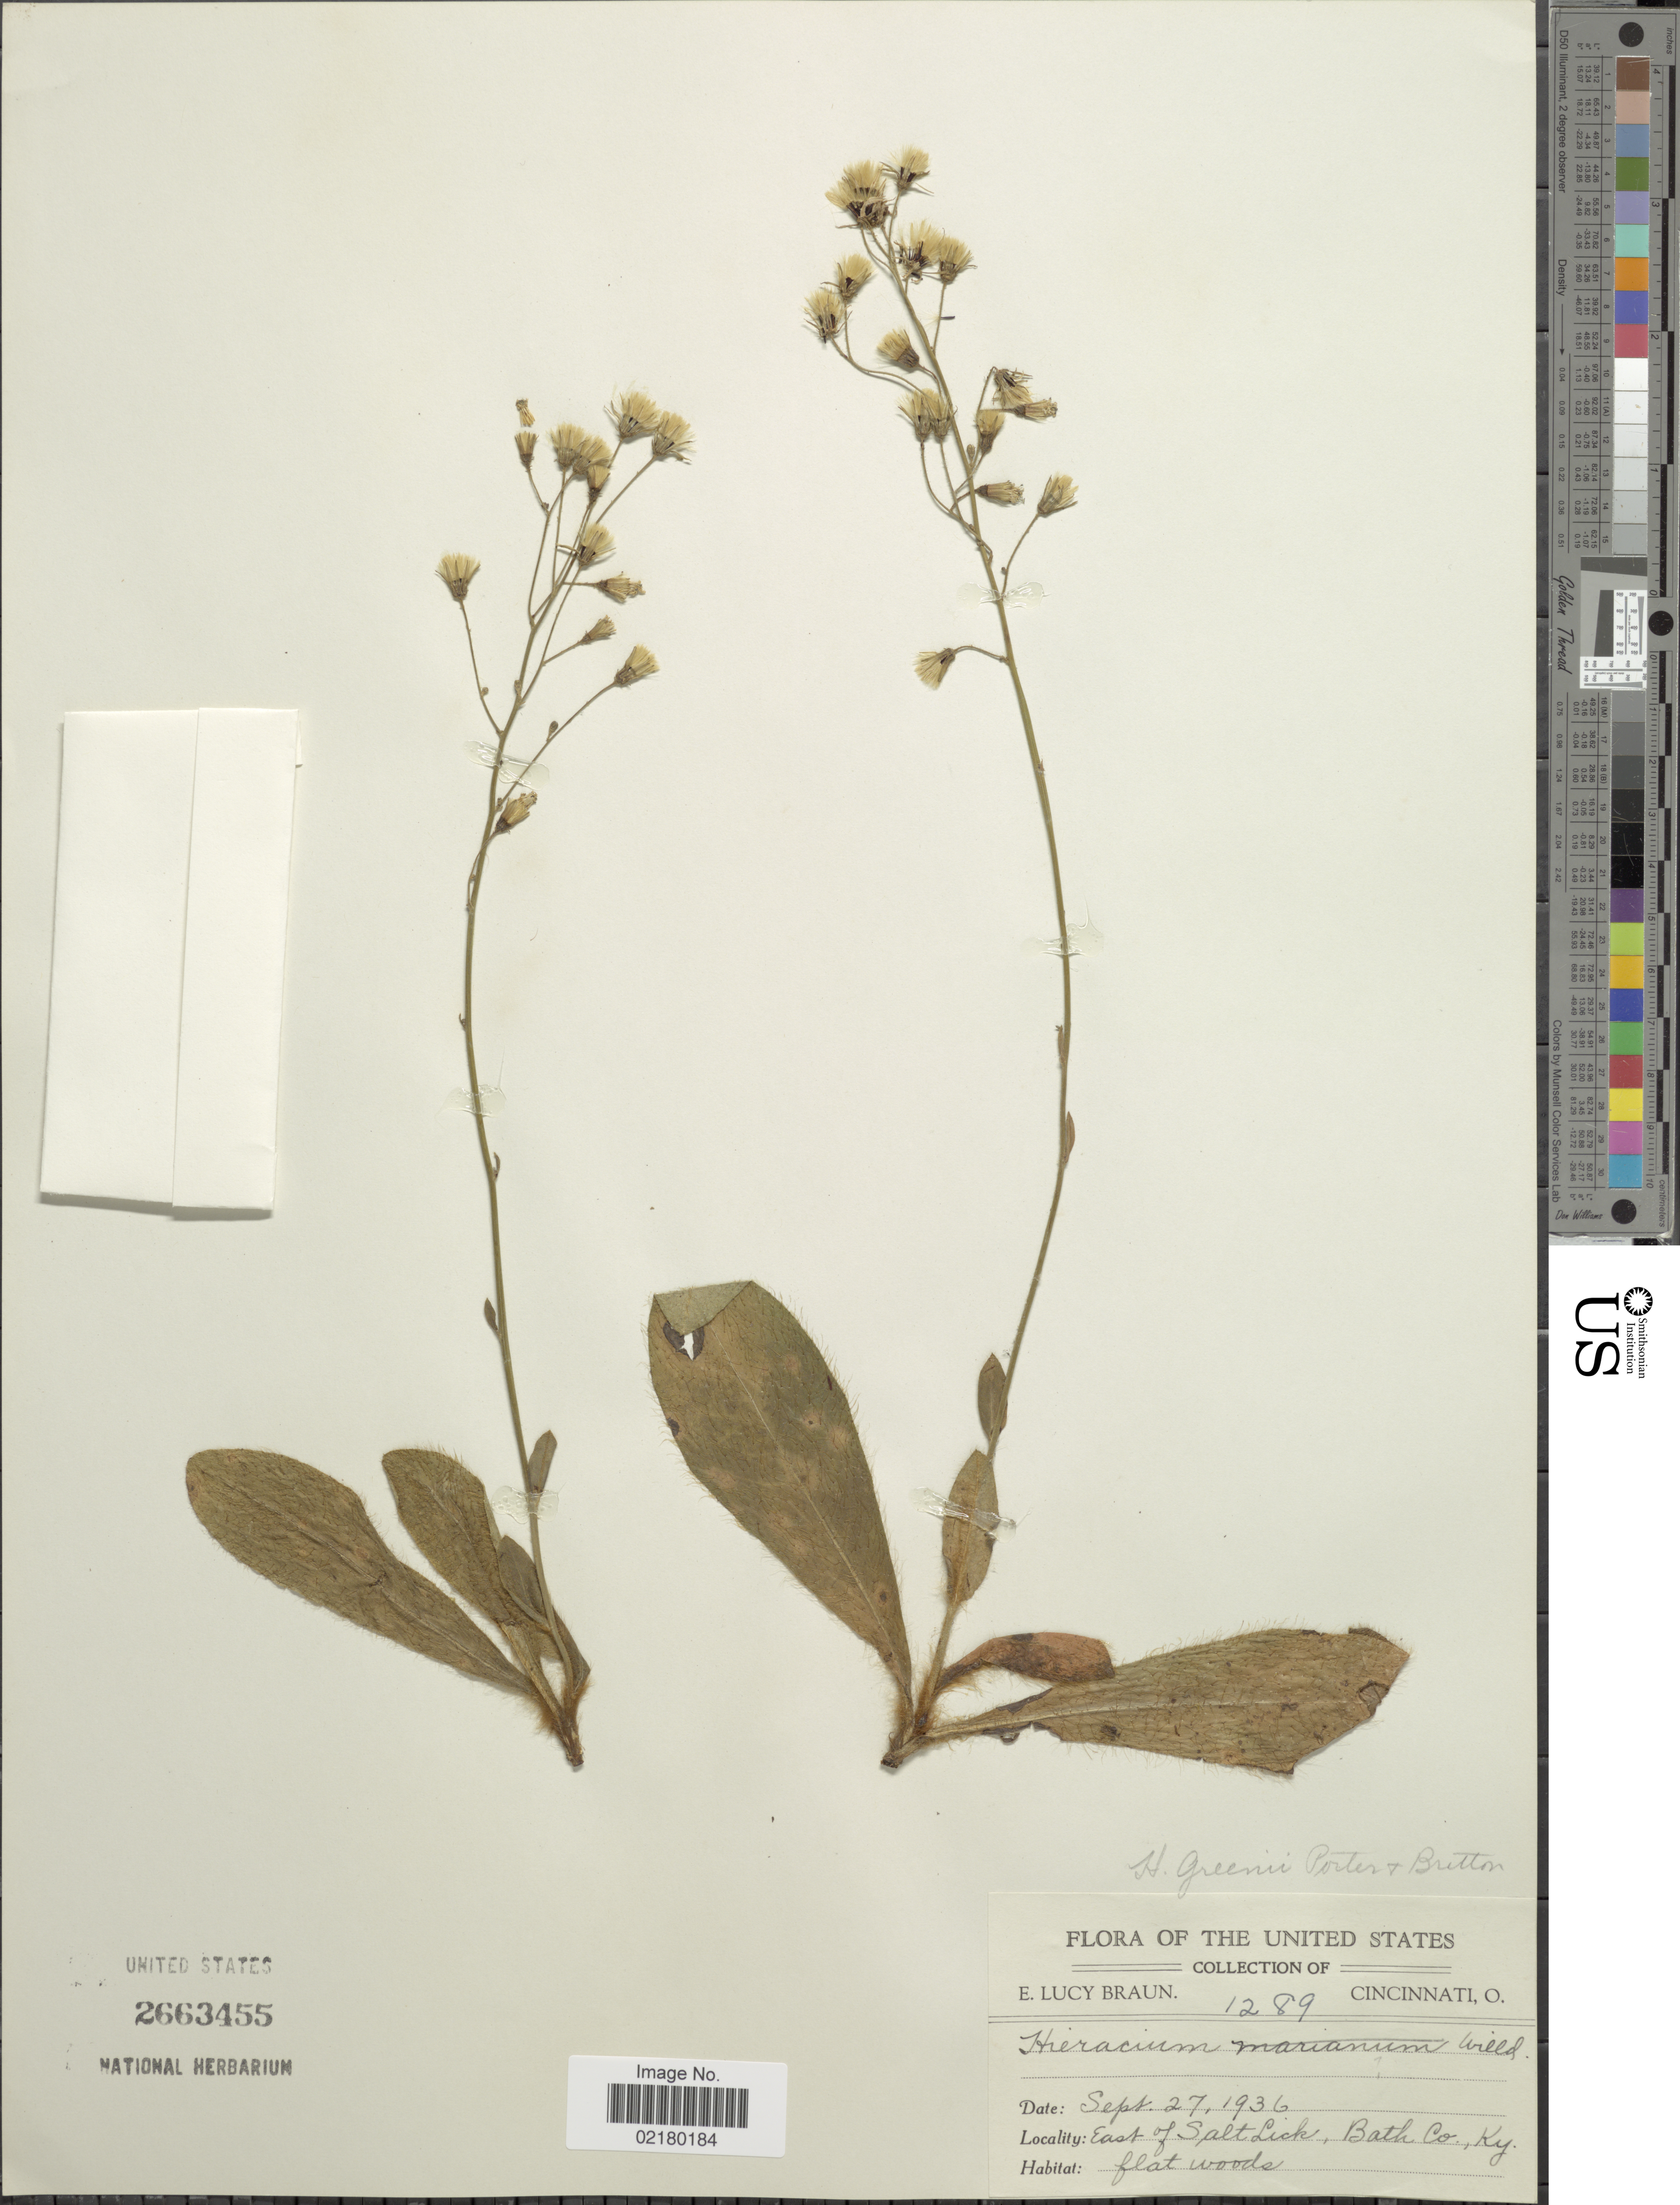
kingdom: Plantae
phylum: Tracheophyta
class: Magnoliopsida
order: Asterales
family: Asteraceae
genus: Hieracium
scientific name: Hieracium gronovii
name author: L.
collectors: E. L. Braun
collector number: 1289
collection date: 1936-09-27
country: United States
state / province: Kentucky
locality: East of Salt Lick, Bath Co., flat woods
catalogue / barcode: US 2663455